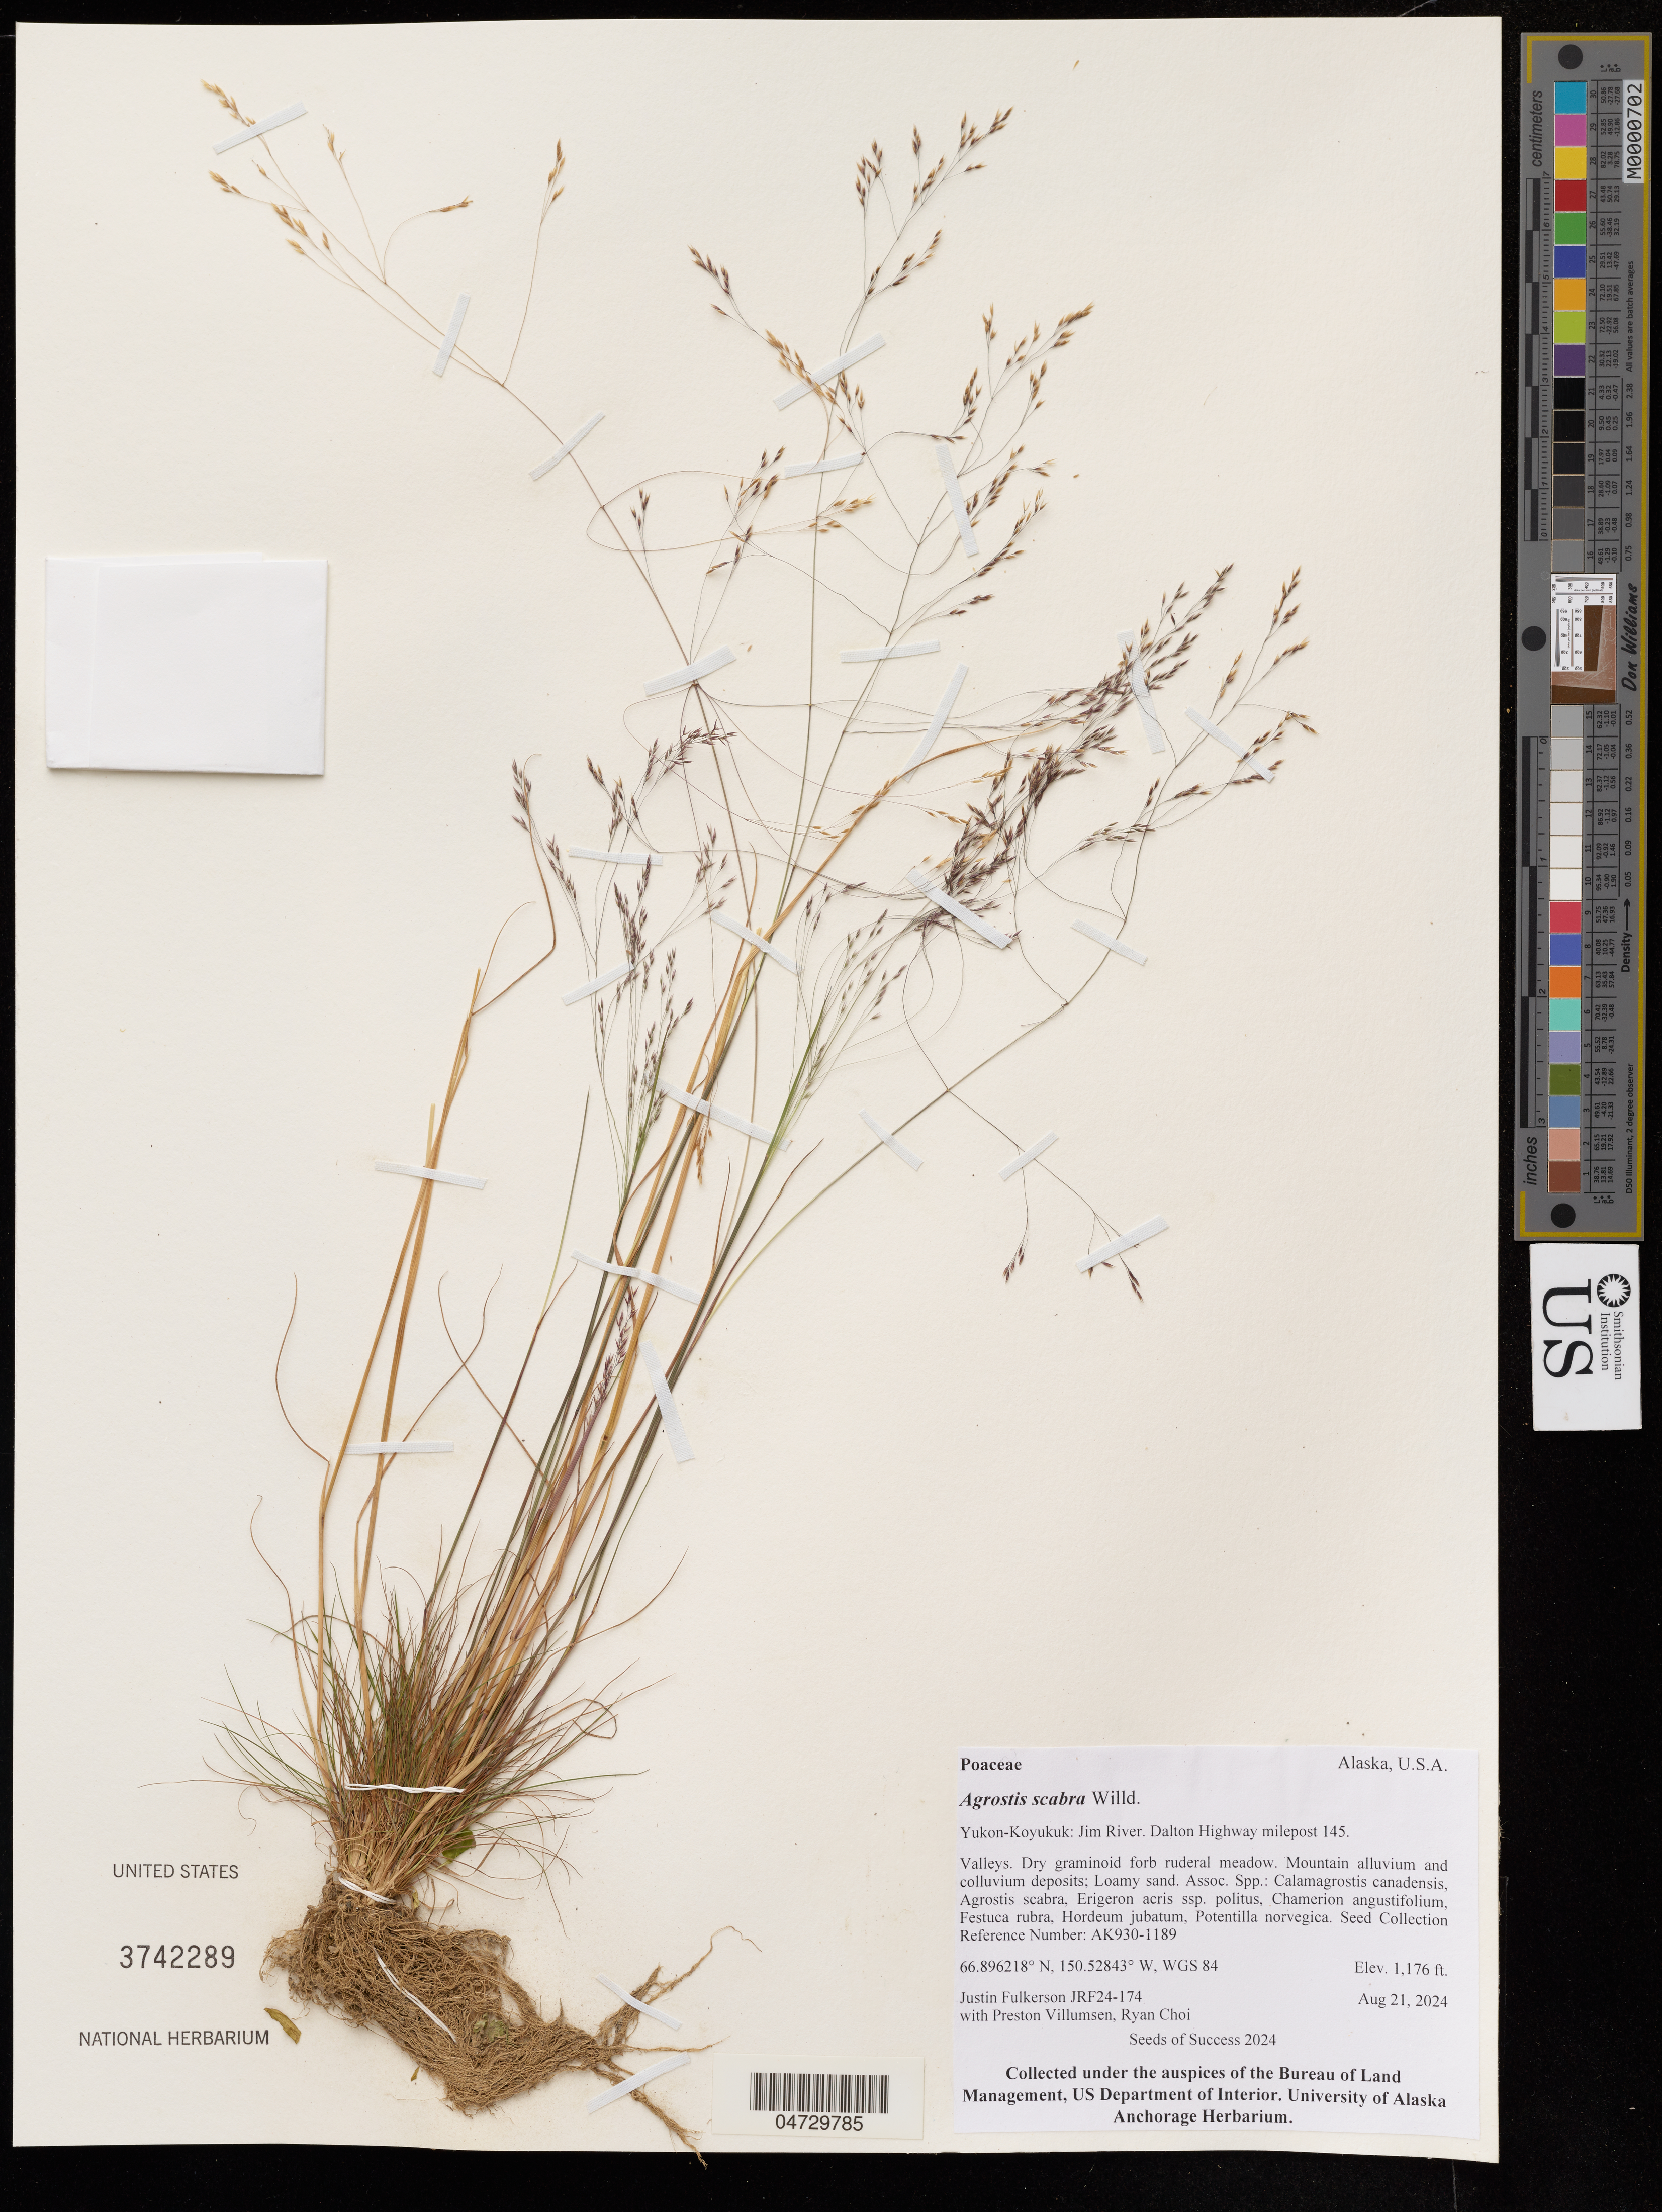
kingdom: Plantae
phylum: Tracheophyta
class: Liliopsida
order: Poales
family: Poaceae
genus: Agrostis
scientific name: Agrostis scabra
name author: Willd.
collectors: J. Fulkerson, P. Villumsen & R. Choi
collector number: JRF24-174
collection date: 2024-08-21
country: United States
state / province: Alaska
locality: Yukon-Koyukuk: Jim River, Dalton Highway milepost 145.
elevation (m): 358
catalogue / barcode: US 3742289